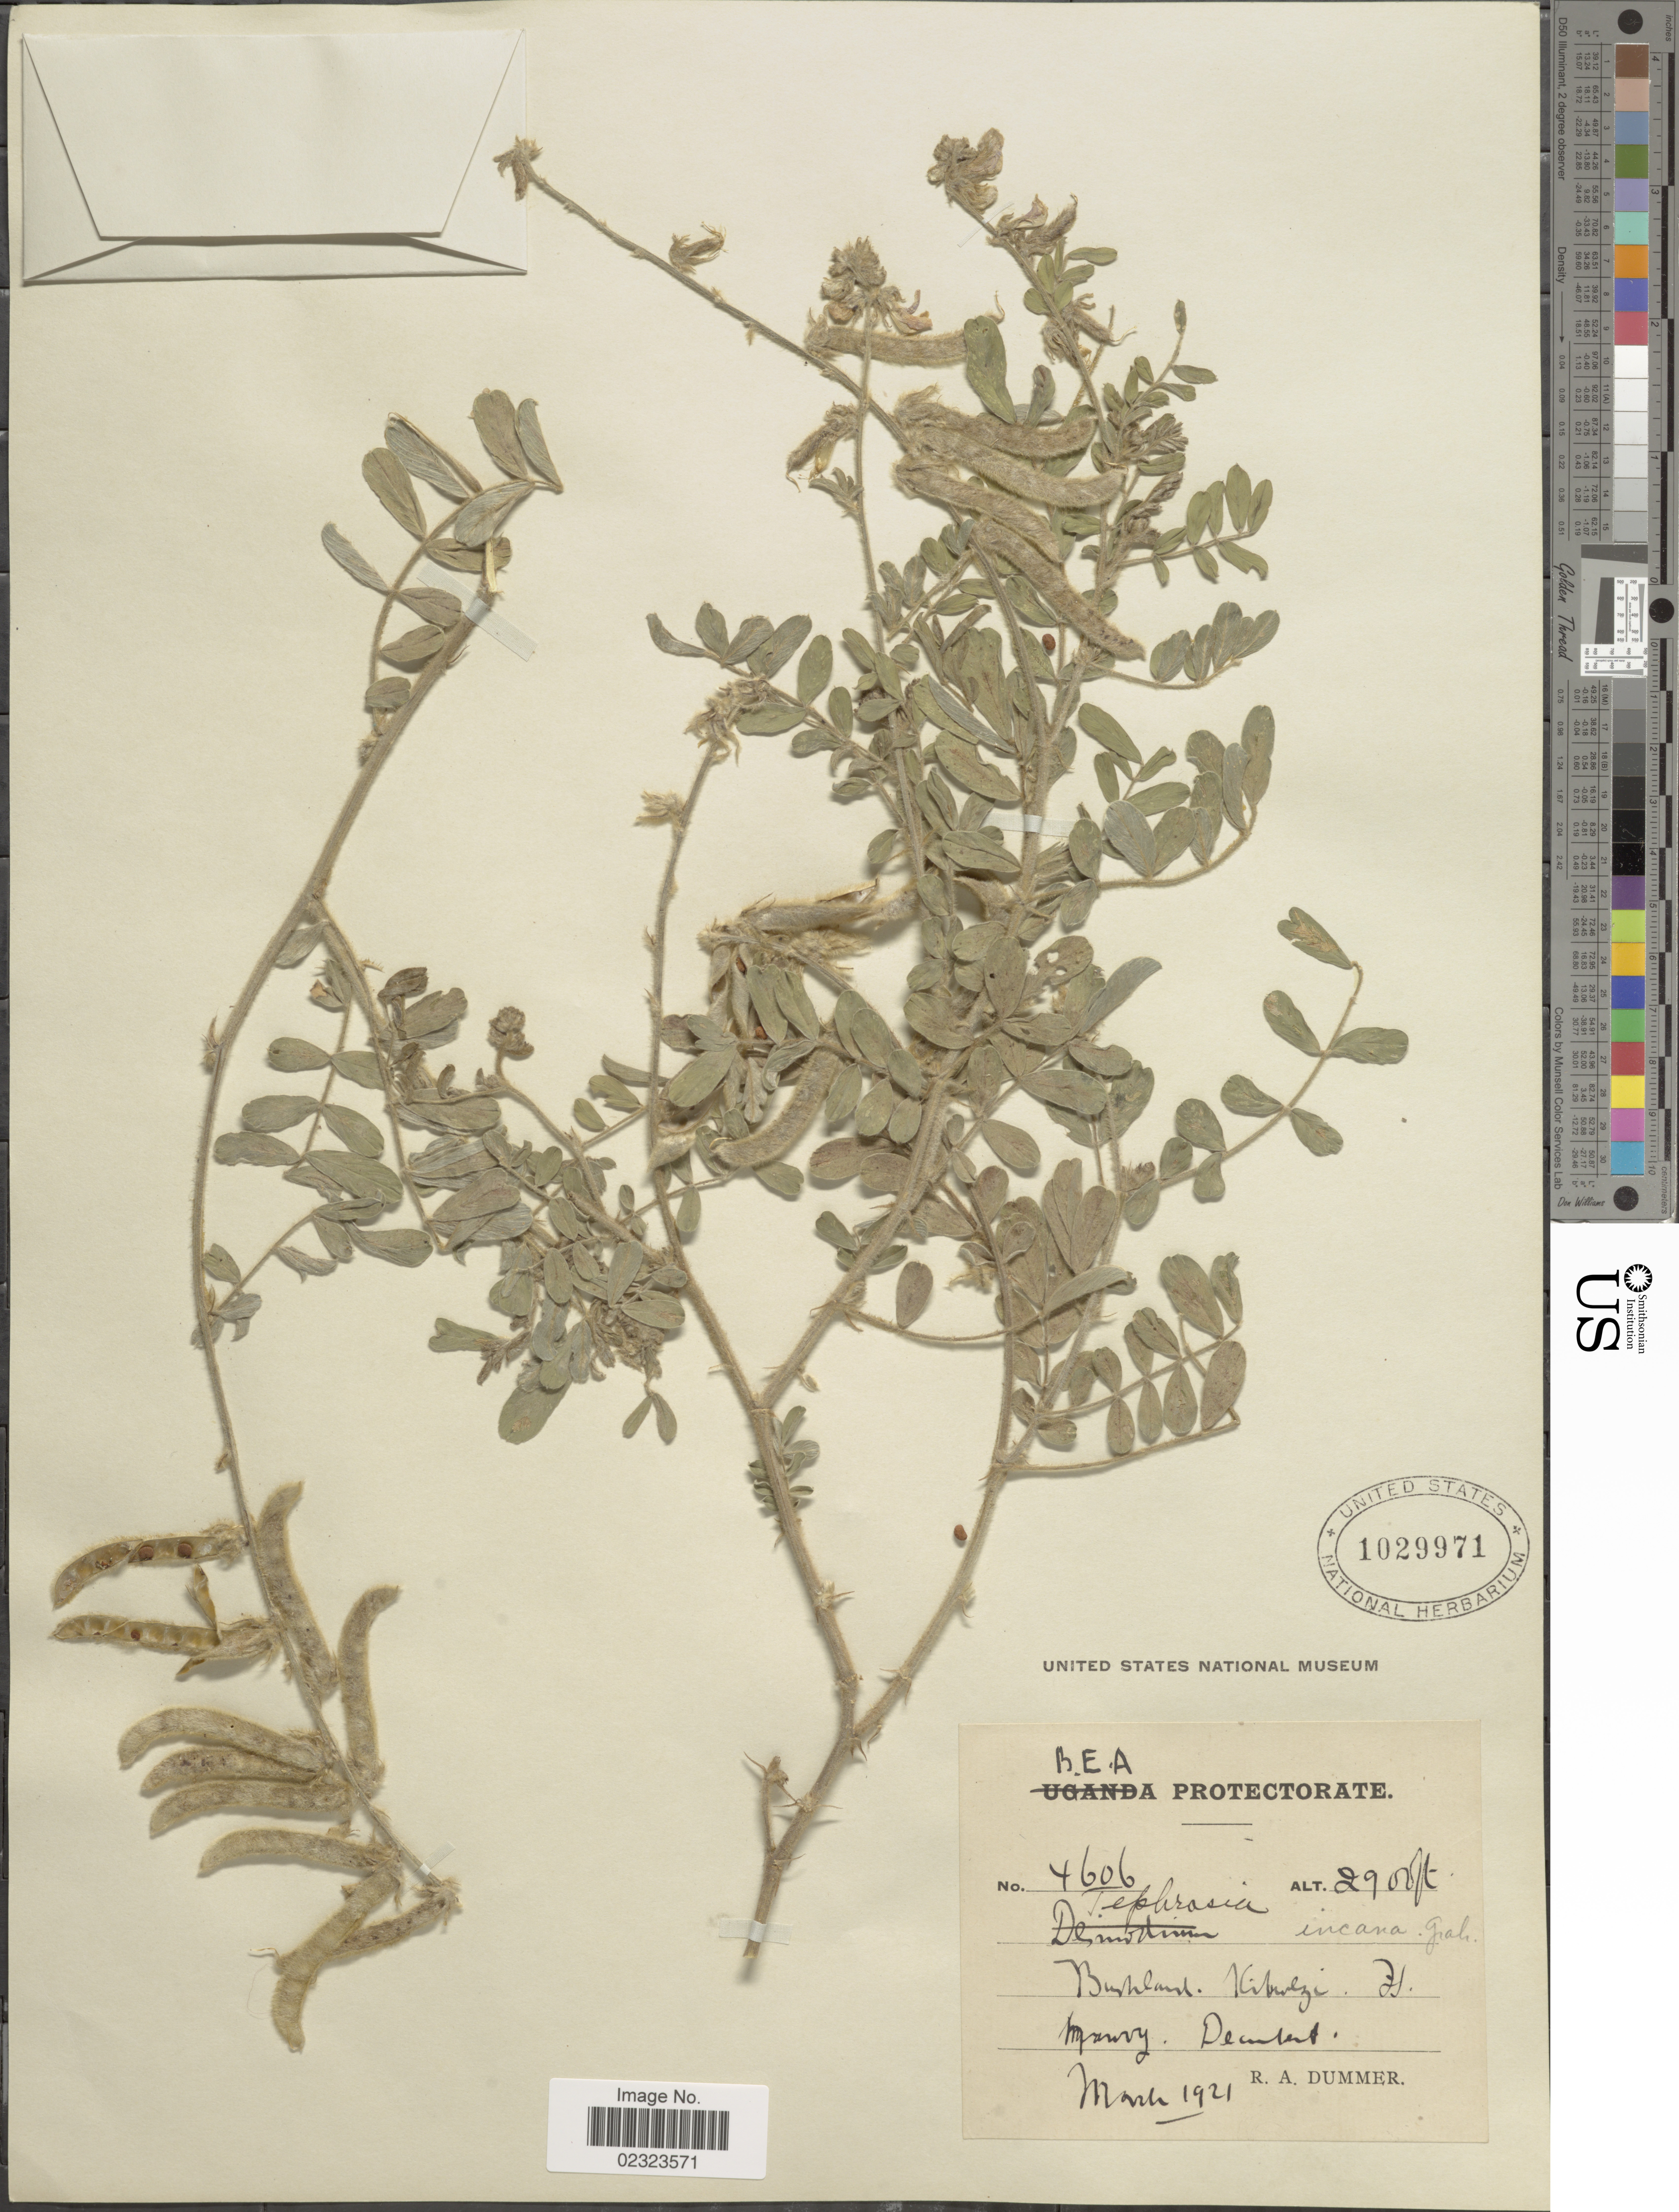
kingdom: Plantae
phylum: Tracheophyta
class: Magnoliopsida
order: Fabales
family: Fabaceae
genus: Tephrosia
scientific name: Tephrosia incana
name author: (Roxb.) Graham ex Wight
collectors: R. Dümmer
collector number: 4606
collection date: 1921-03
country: Kenya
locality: B.E.A. Protectorate, Bushalnds, Kibwezi, H. mawry Deculert. [interpreted]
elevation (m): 884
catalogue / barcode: US 1029971